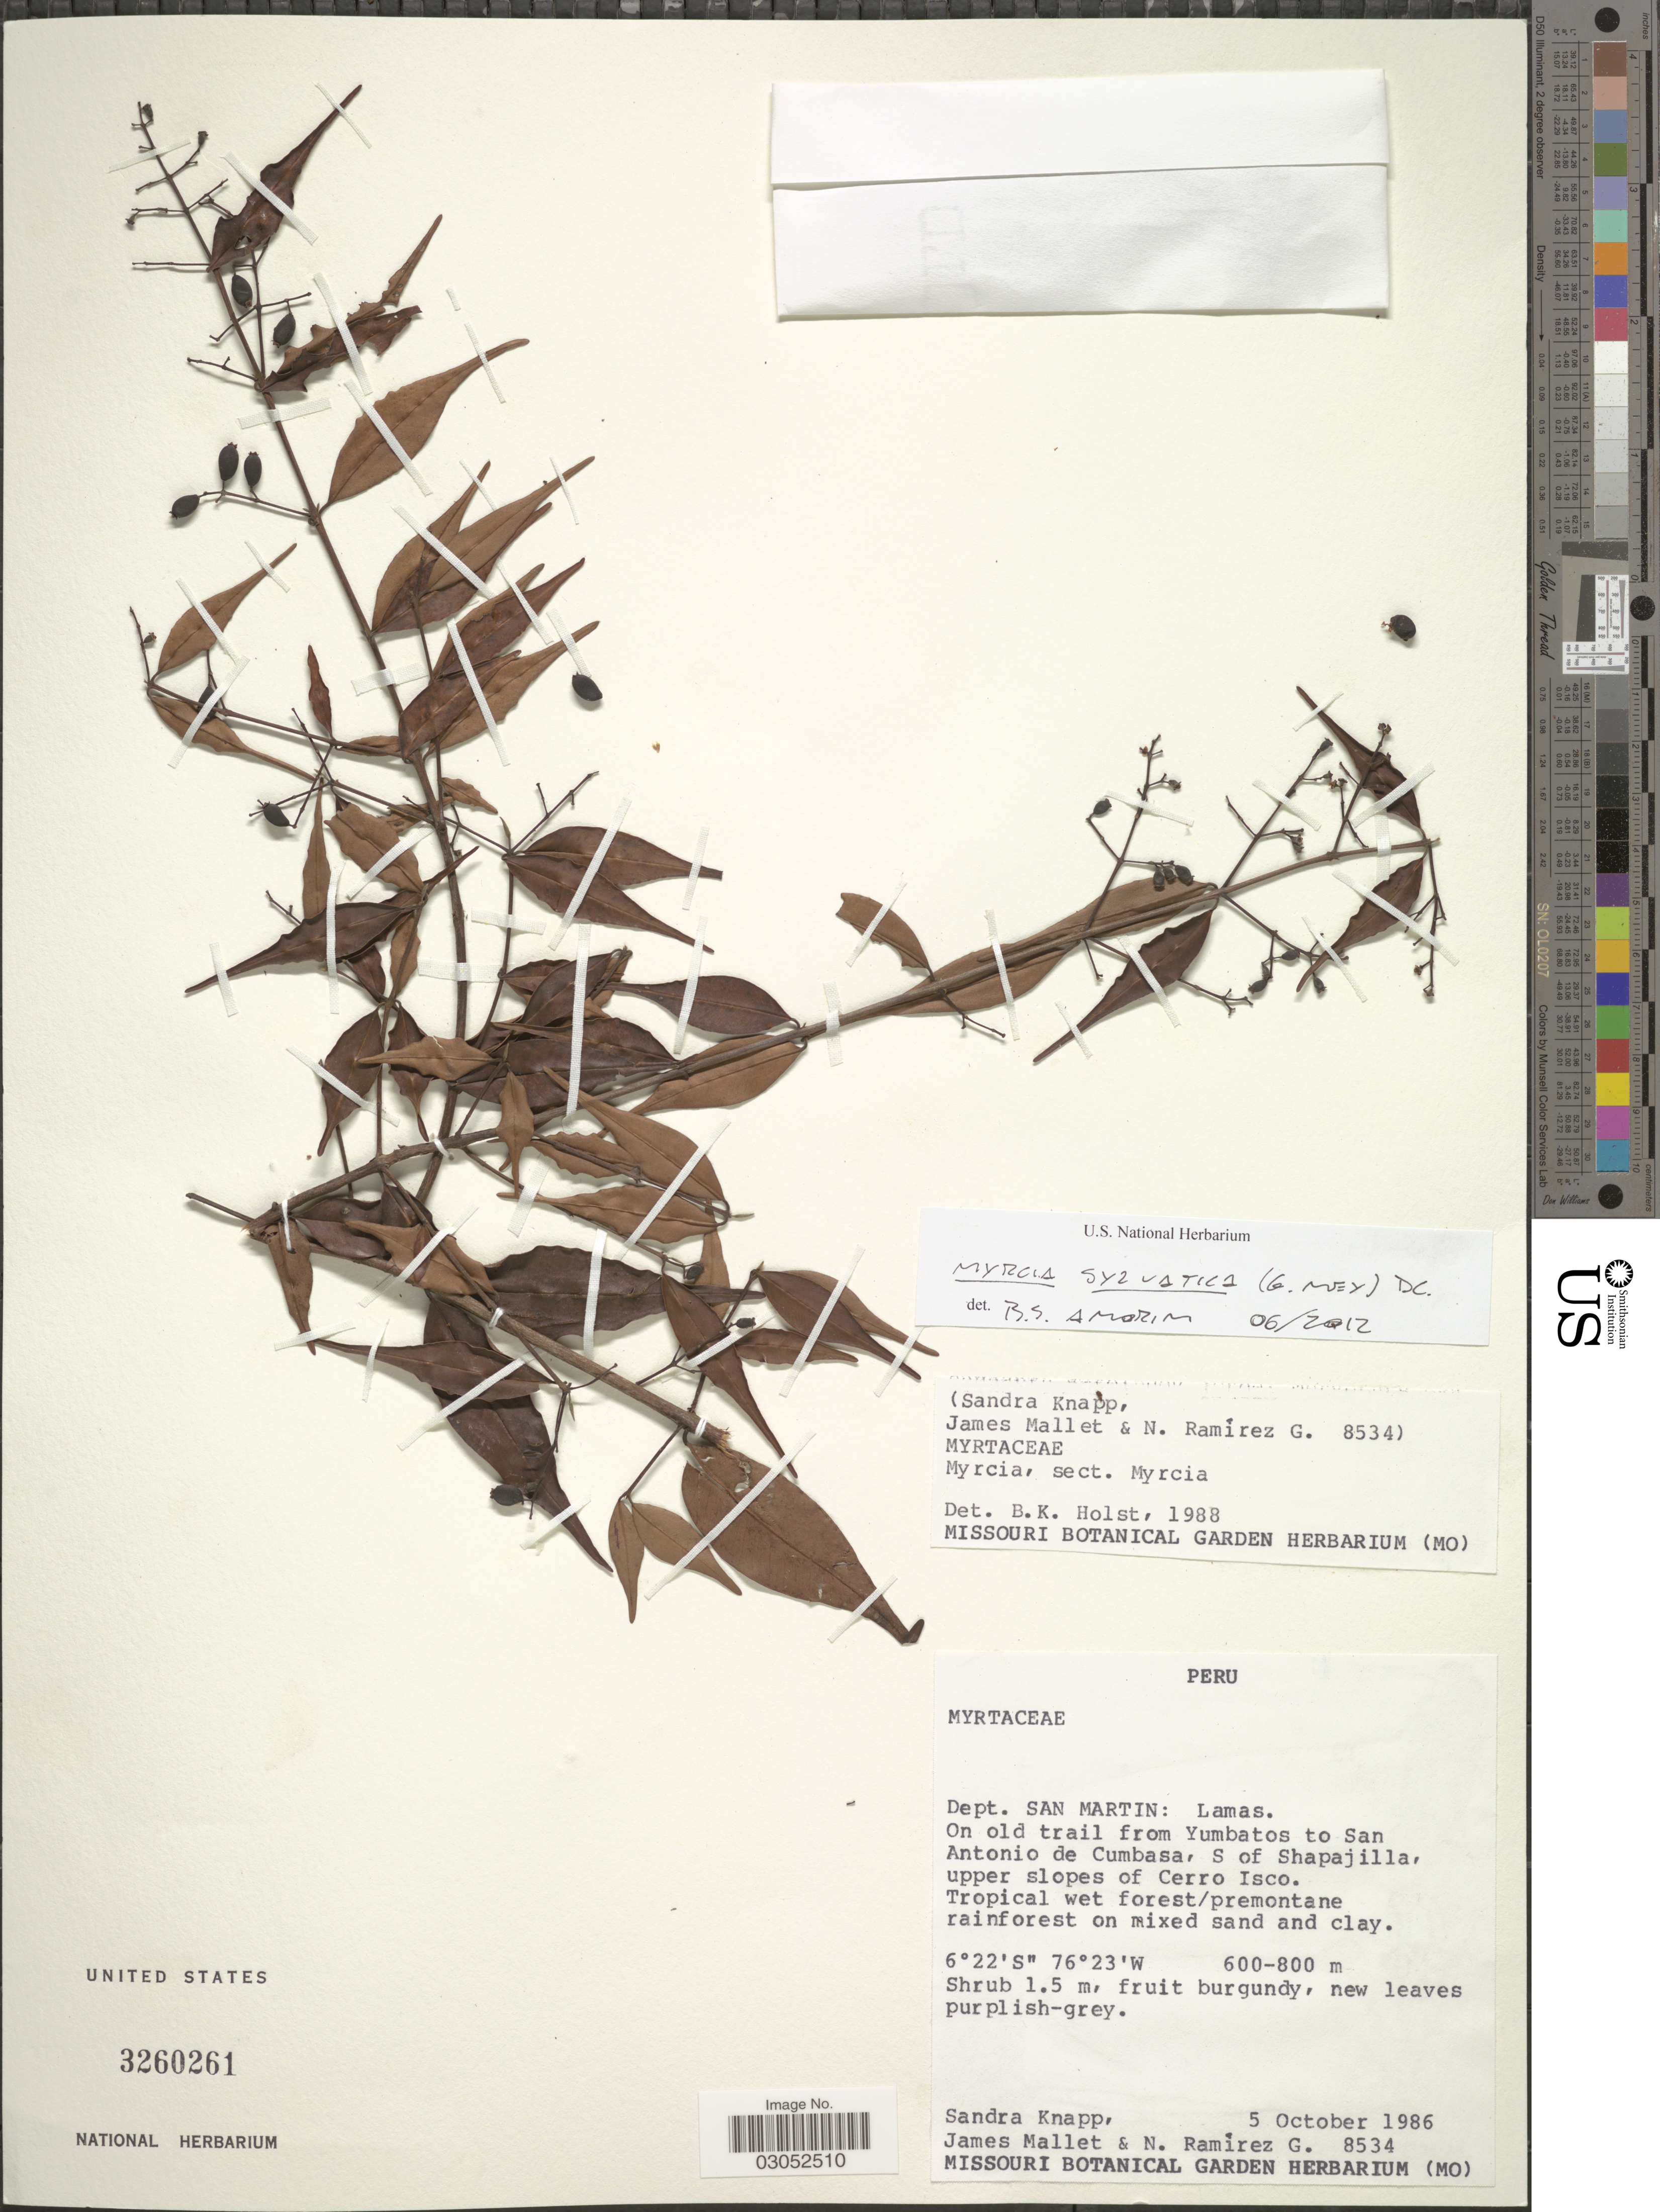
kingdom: Plantae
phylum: Tracheophyta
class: Magnoliopsida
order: Myrtales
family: Myrtaceae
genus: Myrcia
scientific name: Myrcia sylvatica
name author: (G. Mey.) DC.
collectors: S. Knapp, J. Mallett & N. Ramirez G.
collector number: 8534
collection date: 1986-10-05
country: Peru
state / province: San Martín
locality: lamas. On old trail from Yumbatos to San Antonio de Cumbasa, S of Shapajilla, upper slopes of Cerro Isco.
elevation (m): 600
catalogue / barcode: US 3260261